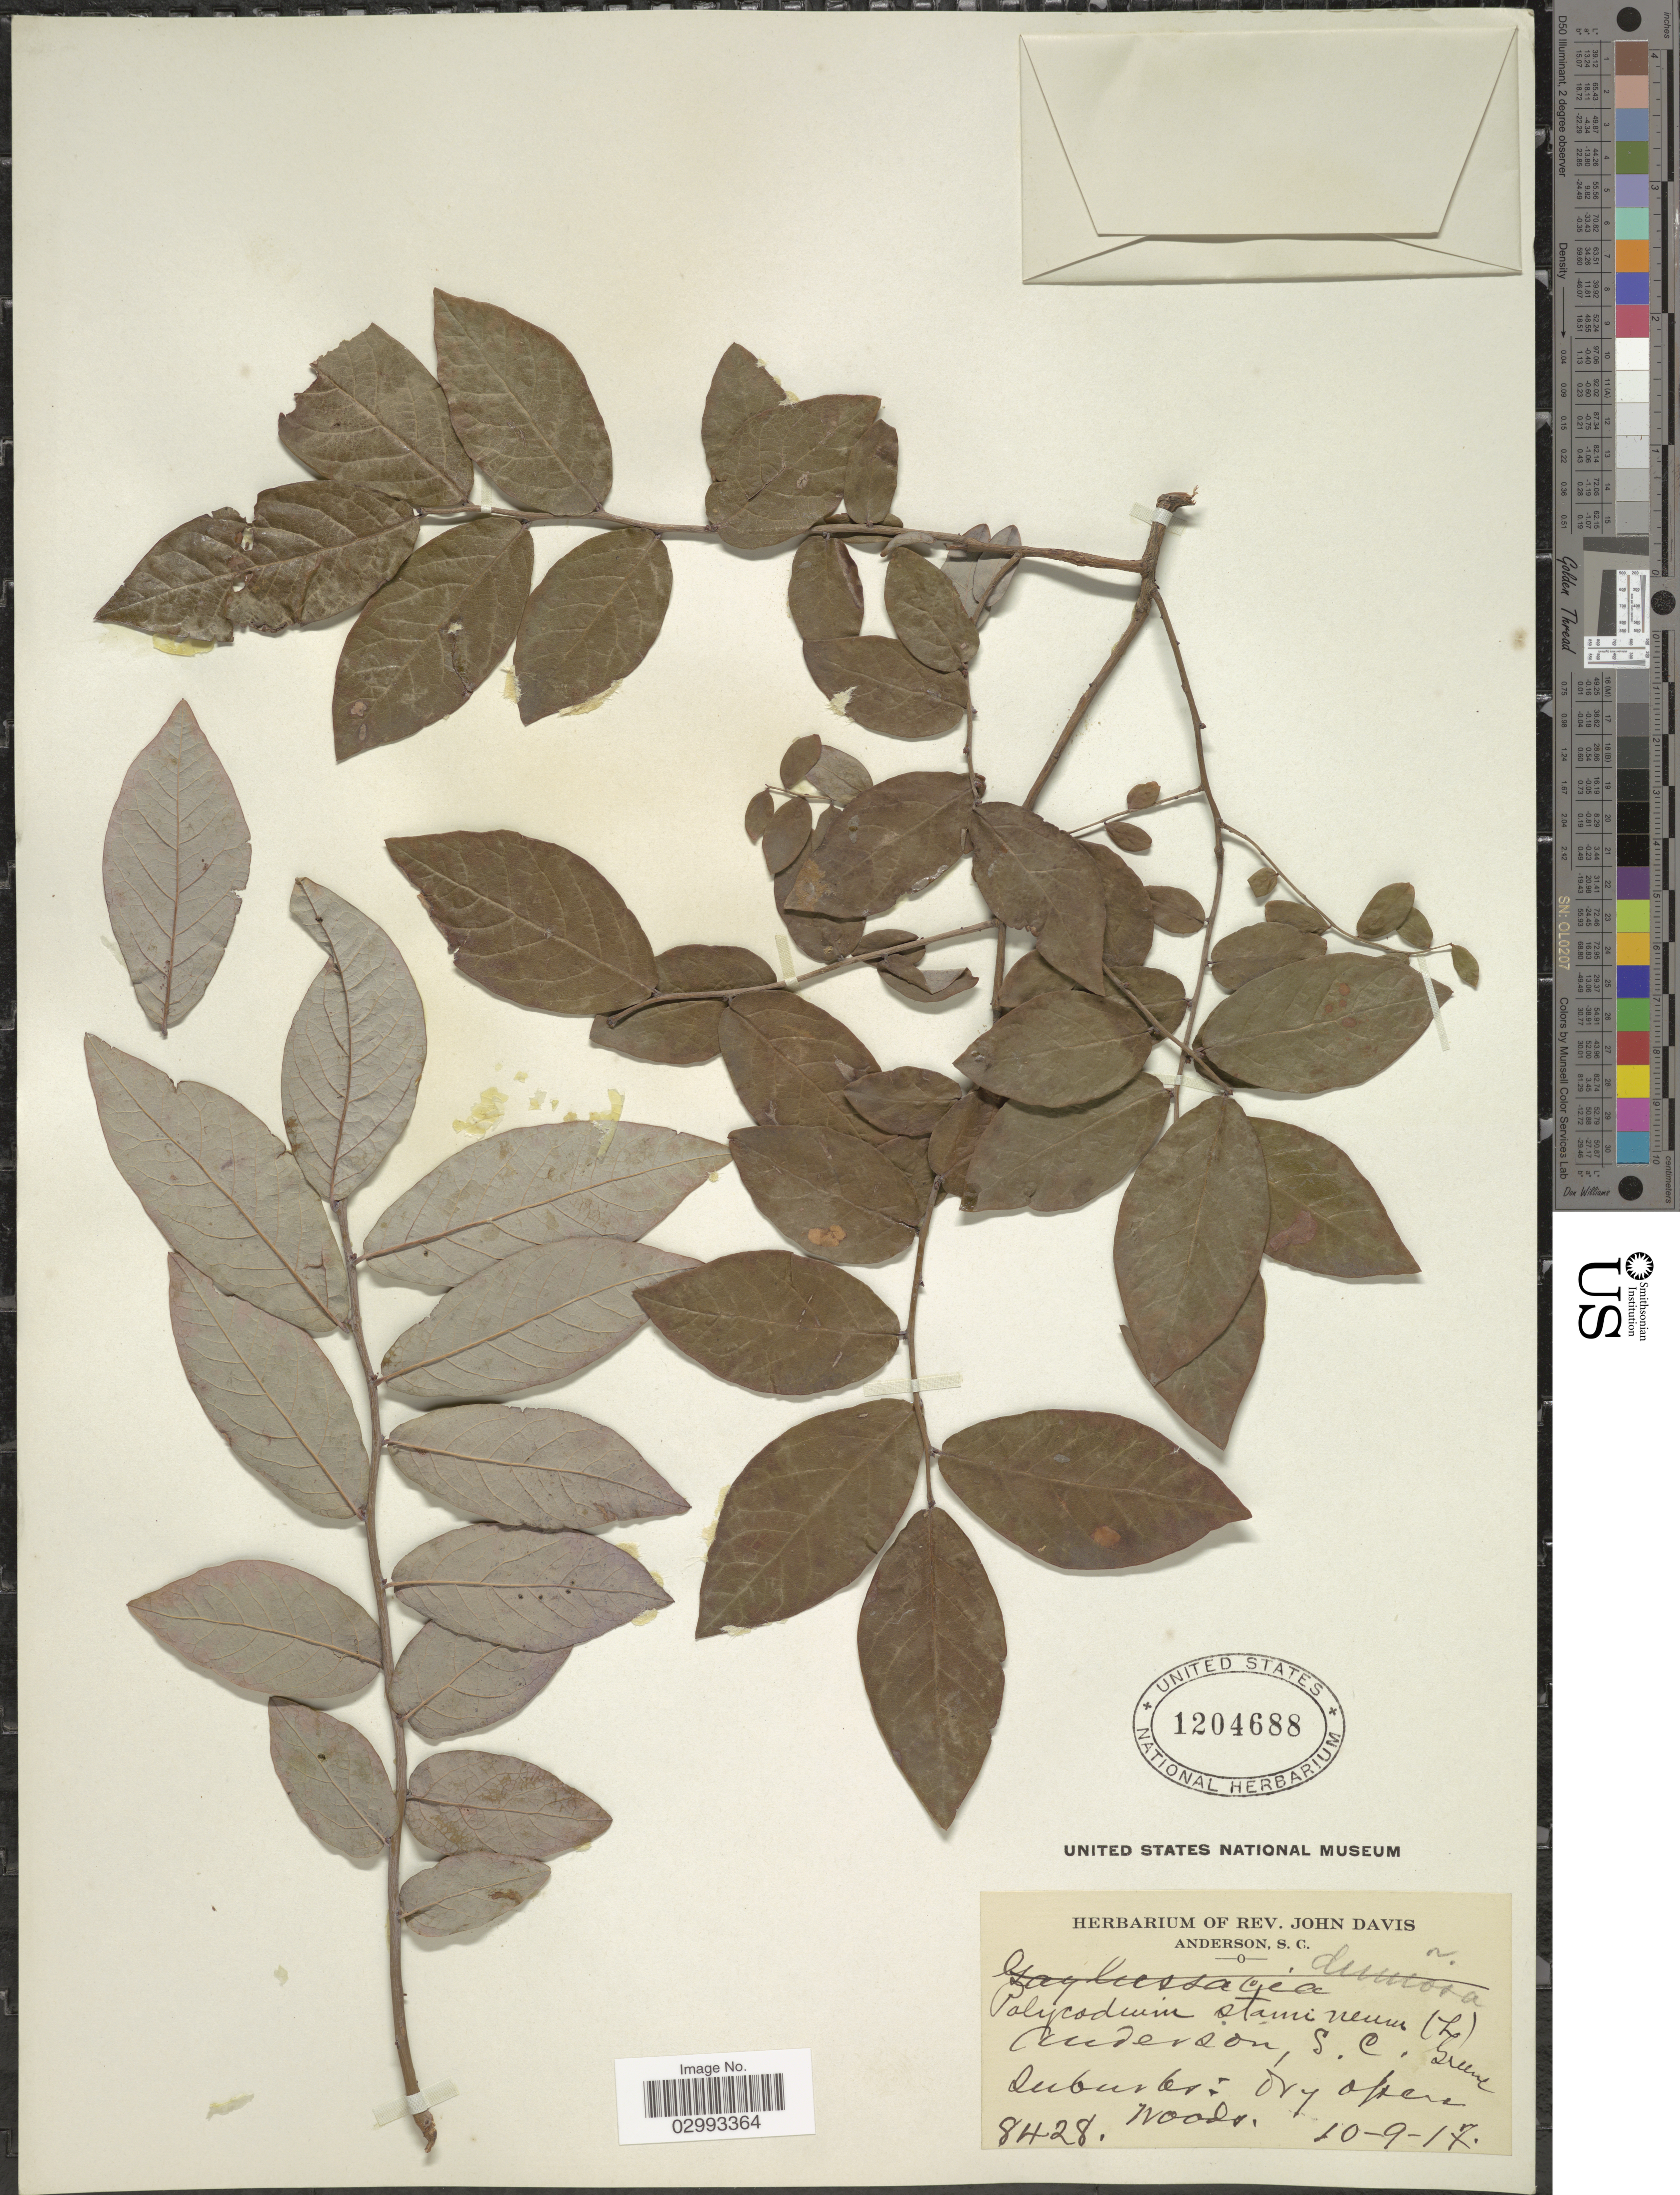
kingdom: Plantae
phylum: Tracheophyta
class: Magnoliopsida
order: Ericales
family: Ericaceae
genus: Polycodium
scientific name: Polycodium stamineum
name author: (L.) Greene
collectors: ex herb. Rev. John Davis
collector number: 8428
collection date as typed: Transcribed d/m/y: 9/10/17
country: United States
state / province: South Carolina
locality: Anderson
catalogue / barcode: US 1204688